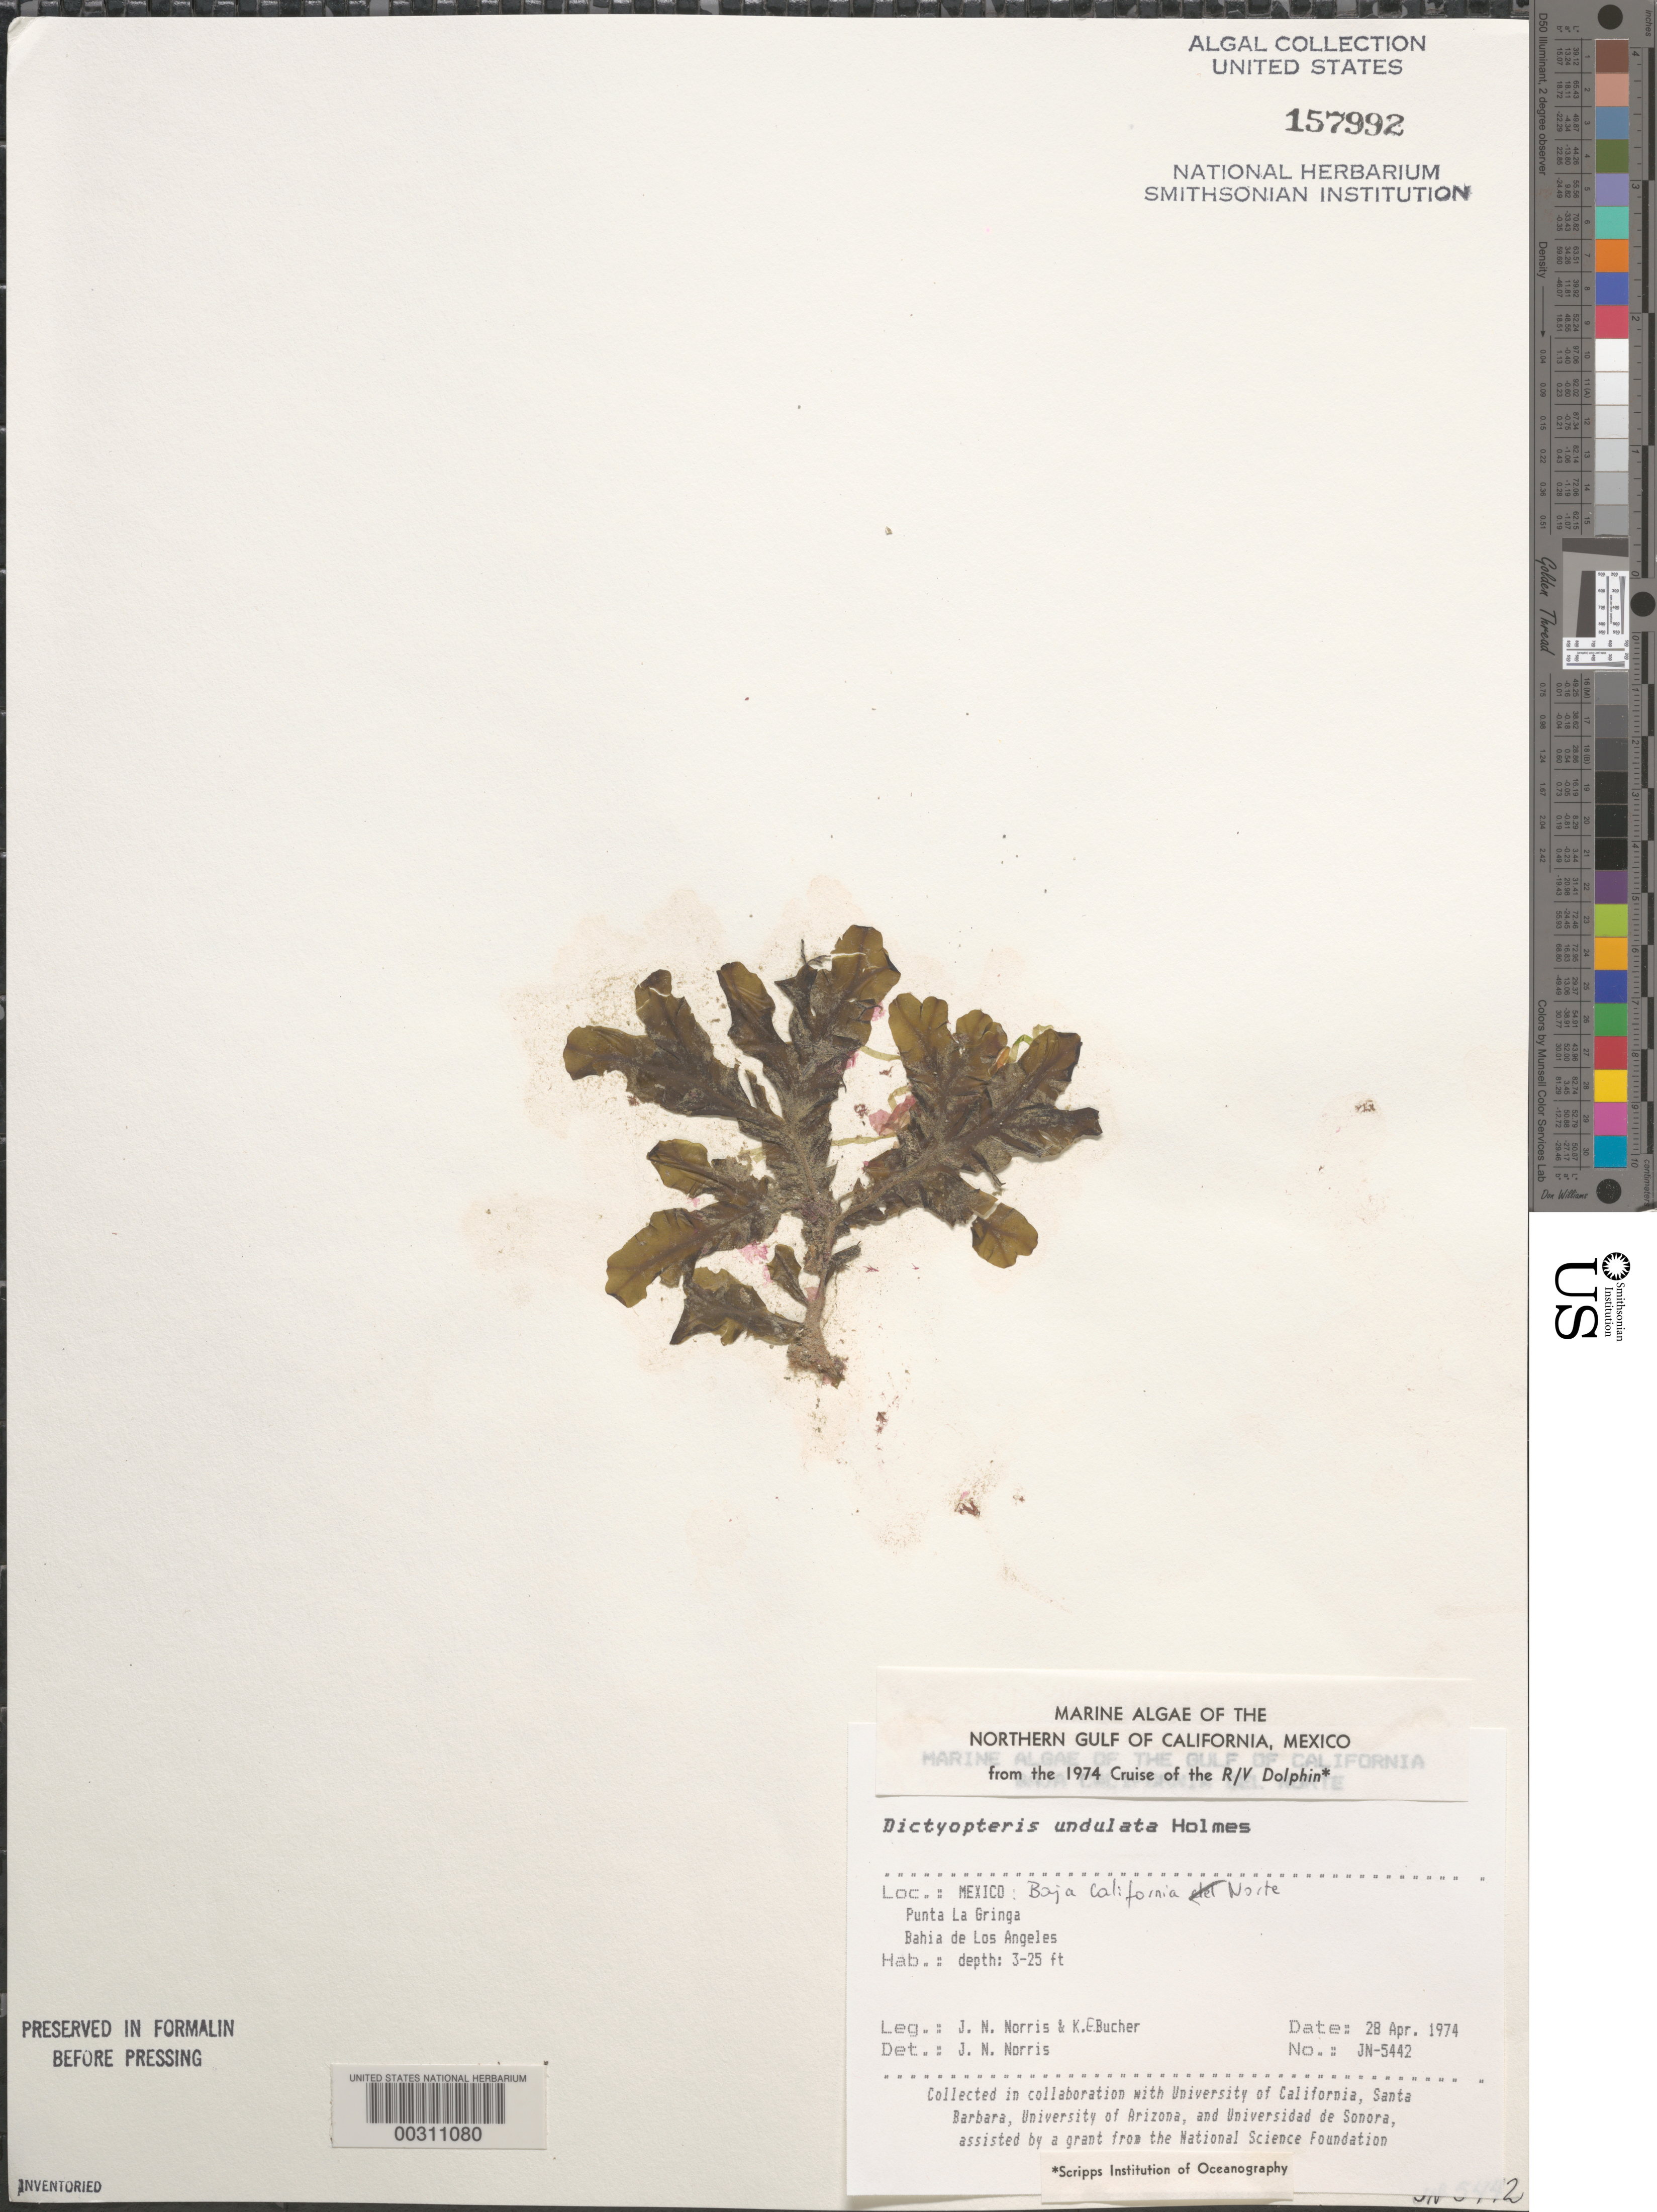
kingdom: Chromista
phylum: Ochrophyta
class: Phaeophyceae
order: Dictyotales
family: Dictyotaceae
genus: Dictyopteris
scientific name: Dictyopteris undulata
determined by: Norris, James N.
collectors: J. N. Norris & K. E. Bucher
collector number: JN-5442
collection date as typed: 28 Apr 1974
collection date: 1974-04-28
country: Mexico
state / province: Baja California Norte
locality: Punta La Gringa, Bahia de los Angeles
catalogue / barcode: US 157992